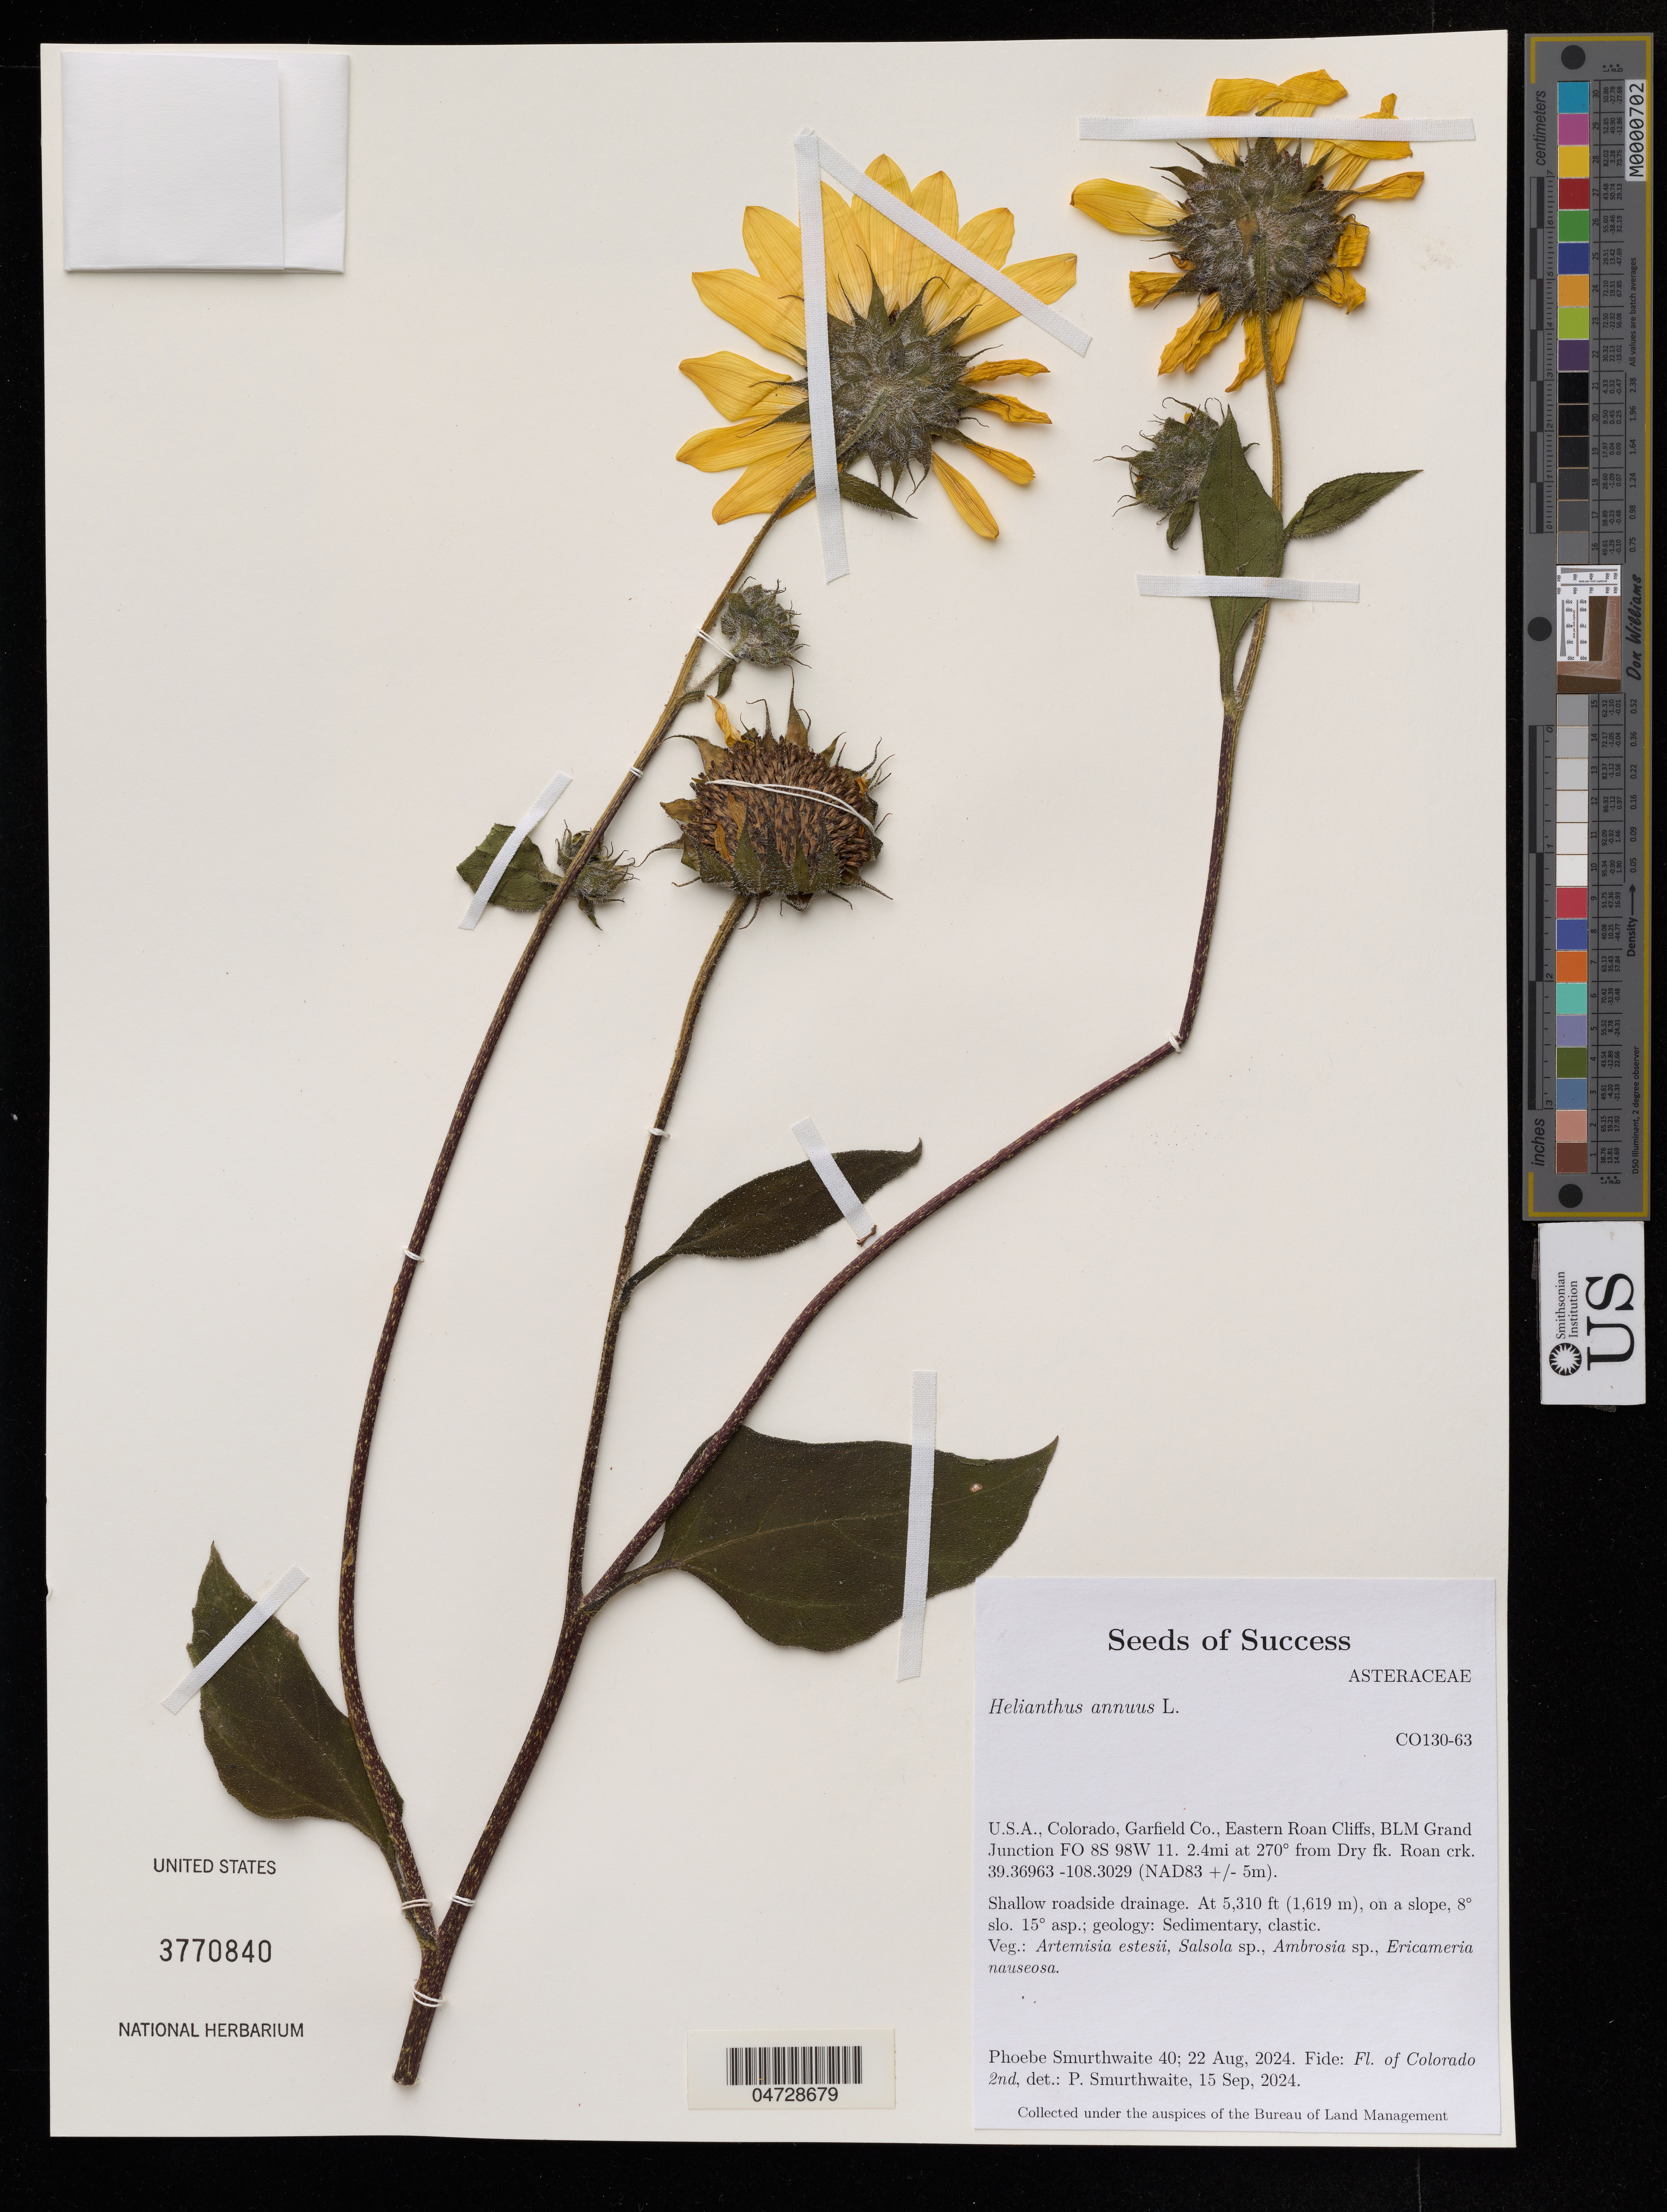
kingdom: Plantae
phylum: Tracheophyta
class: Magnoliopsida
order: Asterales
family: Asteraceae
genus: Helianthus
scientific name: Helianthus annuus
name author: L.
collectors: P. Smurthwaite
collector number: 40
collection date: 2024-08-22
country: United States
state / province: Colorado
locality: Garfield Co., Eastern Roan Cliffs. BLM Grand Junction FO 8S 98W 11. 2.4mi at 270° from Dry fk. Roan crk.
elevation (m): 1618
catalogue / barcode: US 3770840